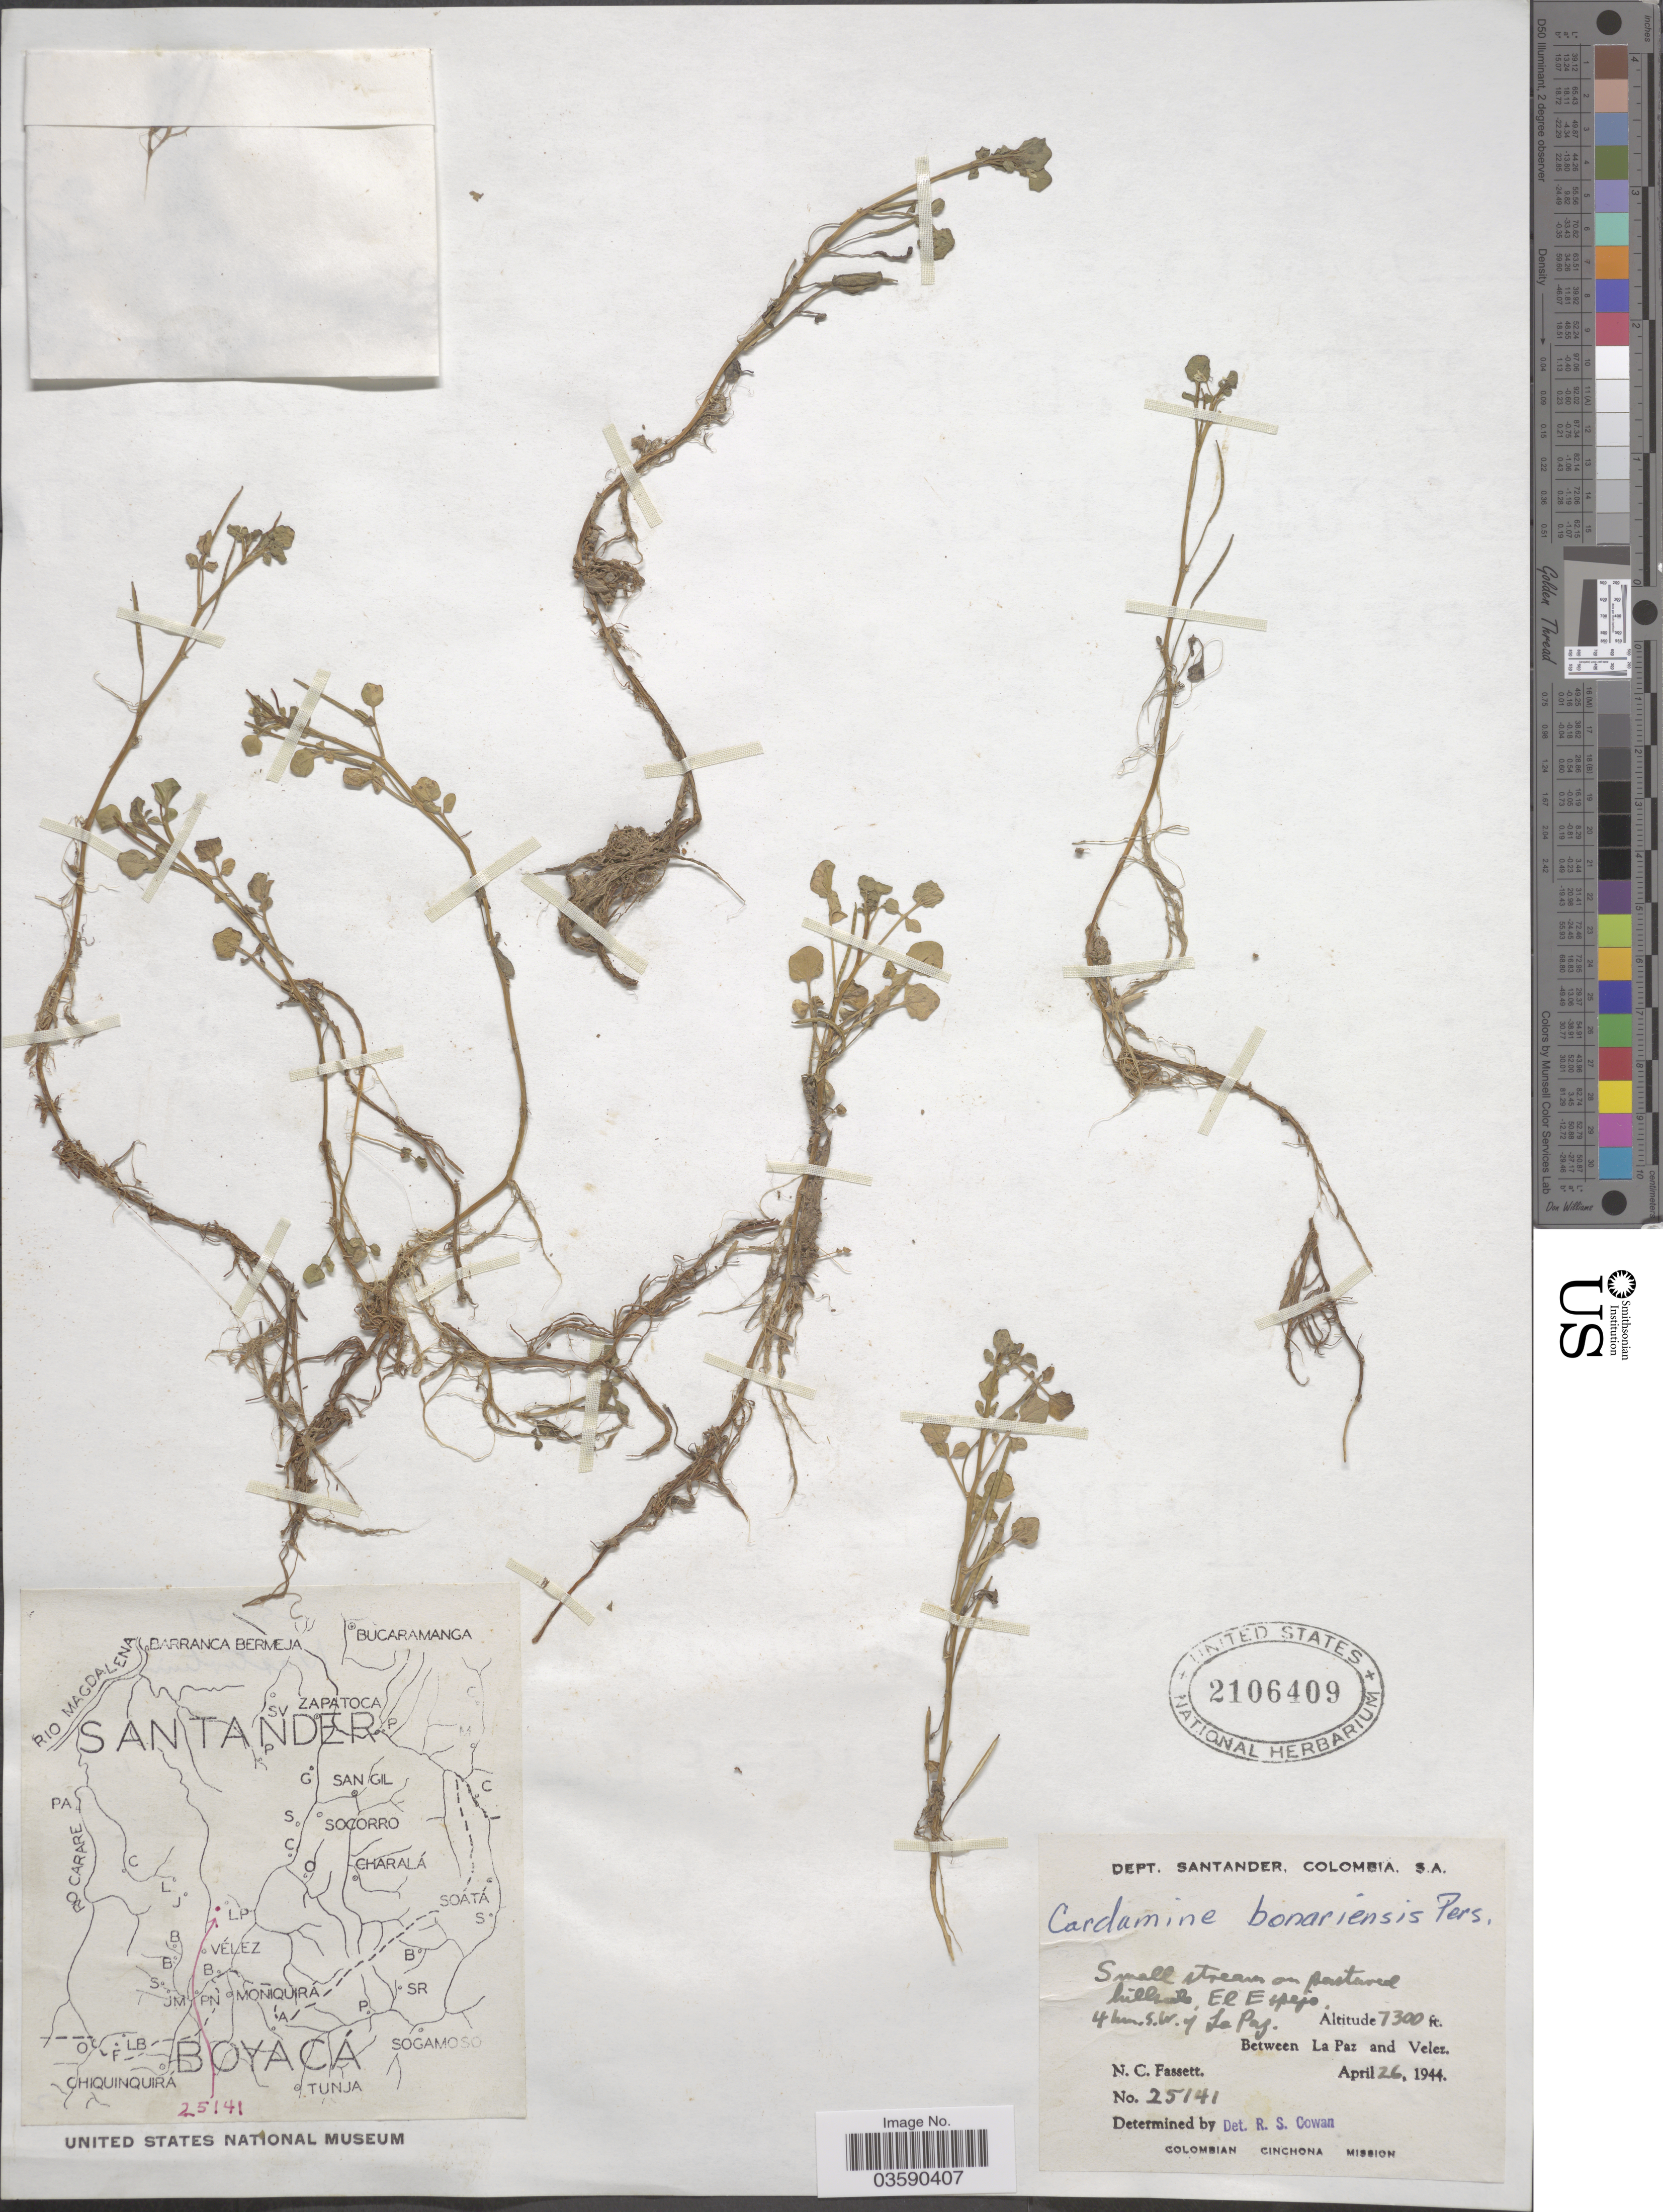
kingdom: Plantae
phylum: Tracheophyta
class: Magnoliopsida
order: Brassicales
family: Brassicaceae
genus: Cardamine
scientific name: Cardamine bonariensis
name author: Pers.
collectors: N. C. Fassett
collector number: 25141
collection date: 1944-04-26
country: Colombia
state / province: Santander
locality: Dept. Santander. El Espejo, 4km, S.W. y La Paz. Between La Paz and Velez.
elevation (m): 2225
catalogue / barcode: US 2106409